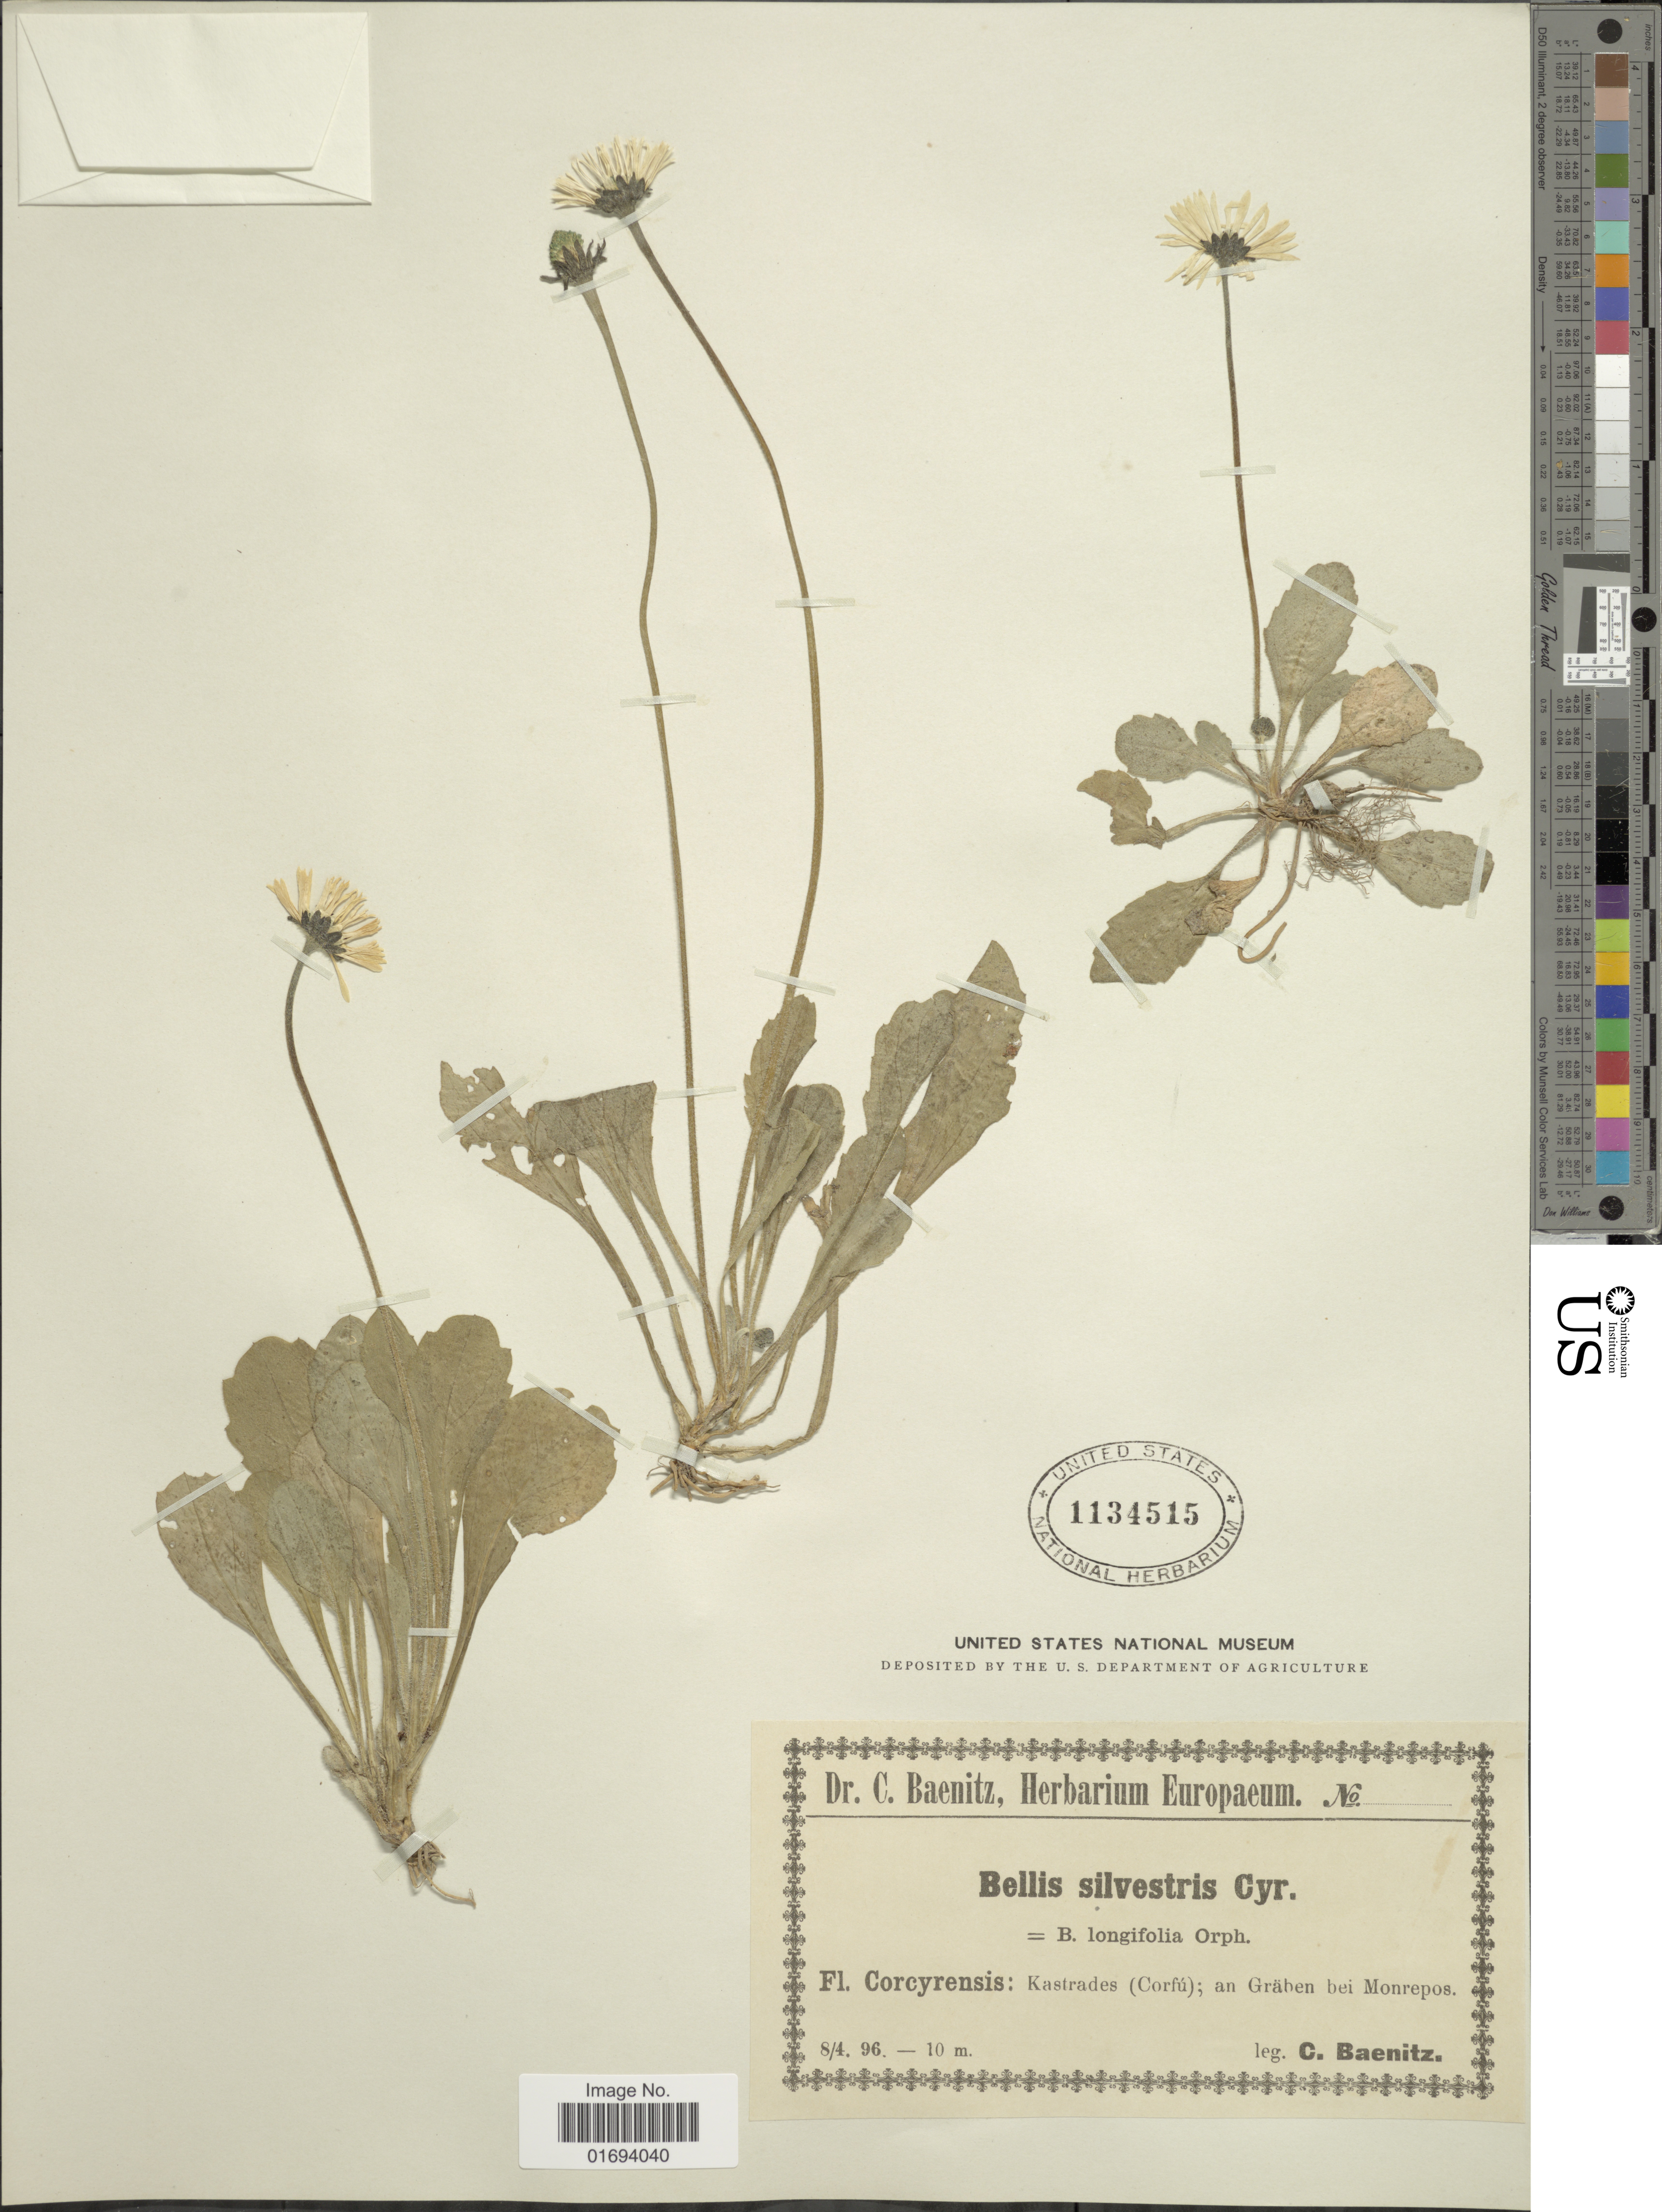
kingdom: Plantae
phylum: Tracheophyta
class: Magnoliopsida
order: Asterales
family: Asteraceae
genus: Bellis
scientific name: Bellis sylvestris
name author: Cirillo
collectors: C. G. Baenitz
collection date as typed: Transcribed d/m/y: 8/4/96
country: Greece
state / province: Ionian Islands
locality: Fl. Corcyrensis: Kastrades(Corfu); an Graben bei Monrepos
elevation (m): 10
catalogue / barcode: US 1134515